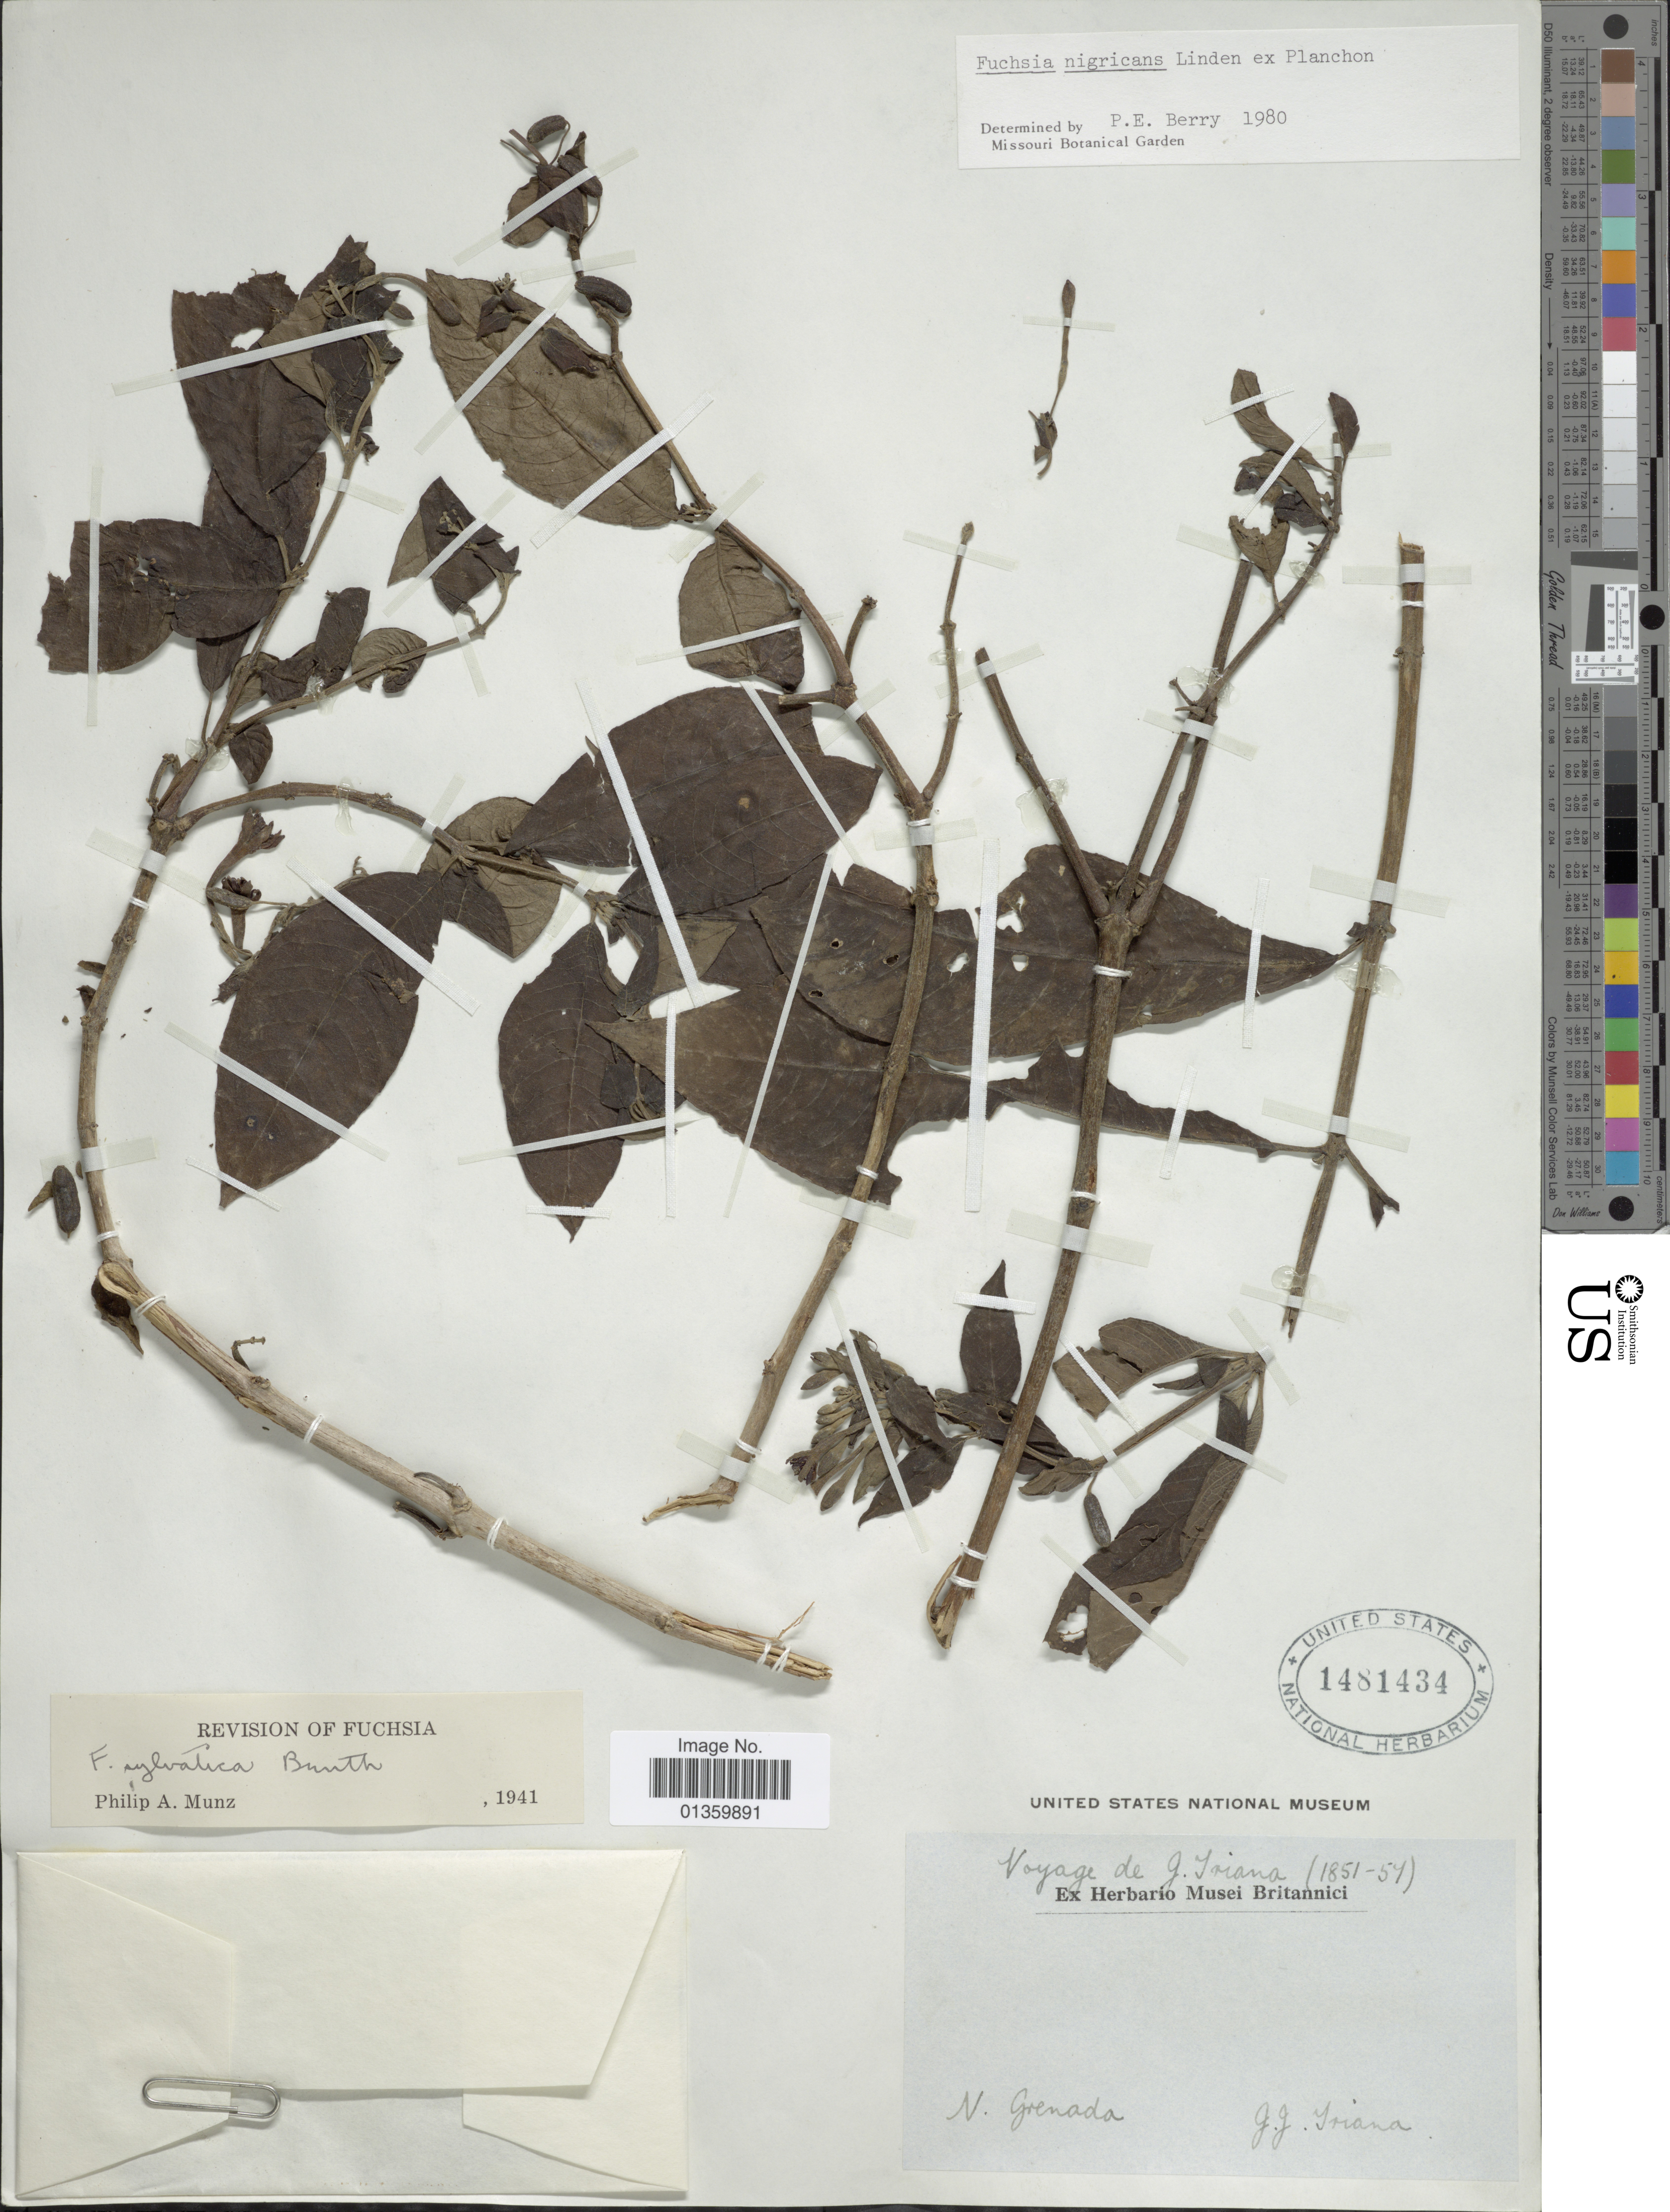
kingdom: Plantae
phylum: Tracheophyta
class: Magnoliopsida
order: Myrtales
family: Onagraceae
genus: Fuchsia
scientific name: Fuchsia nigricans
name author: Linden ex Planch.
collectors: J. J. Triana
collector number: s,n,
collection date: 1851/1857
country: Colombia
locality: N. Grenada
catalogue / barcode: US 1481434